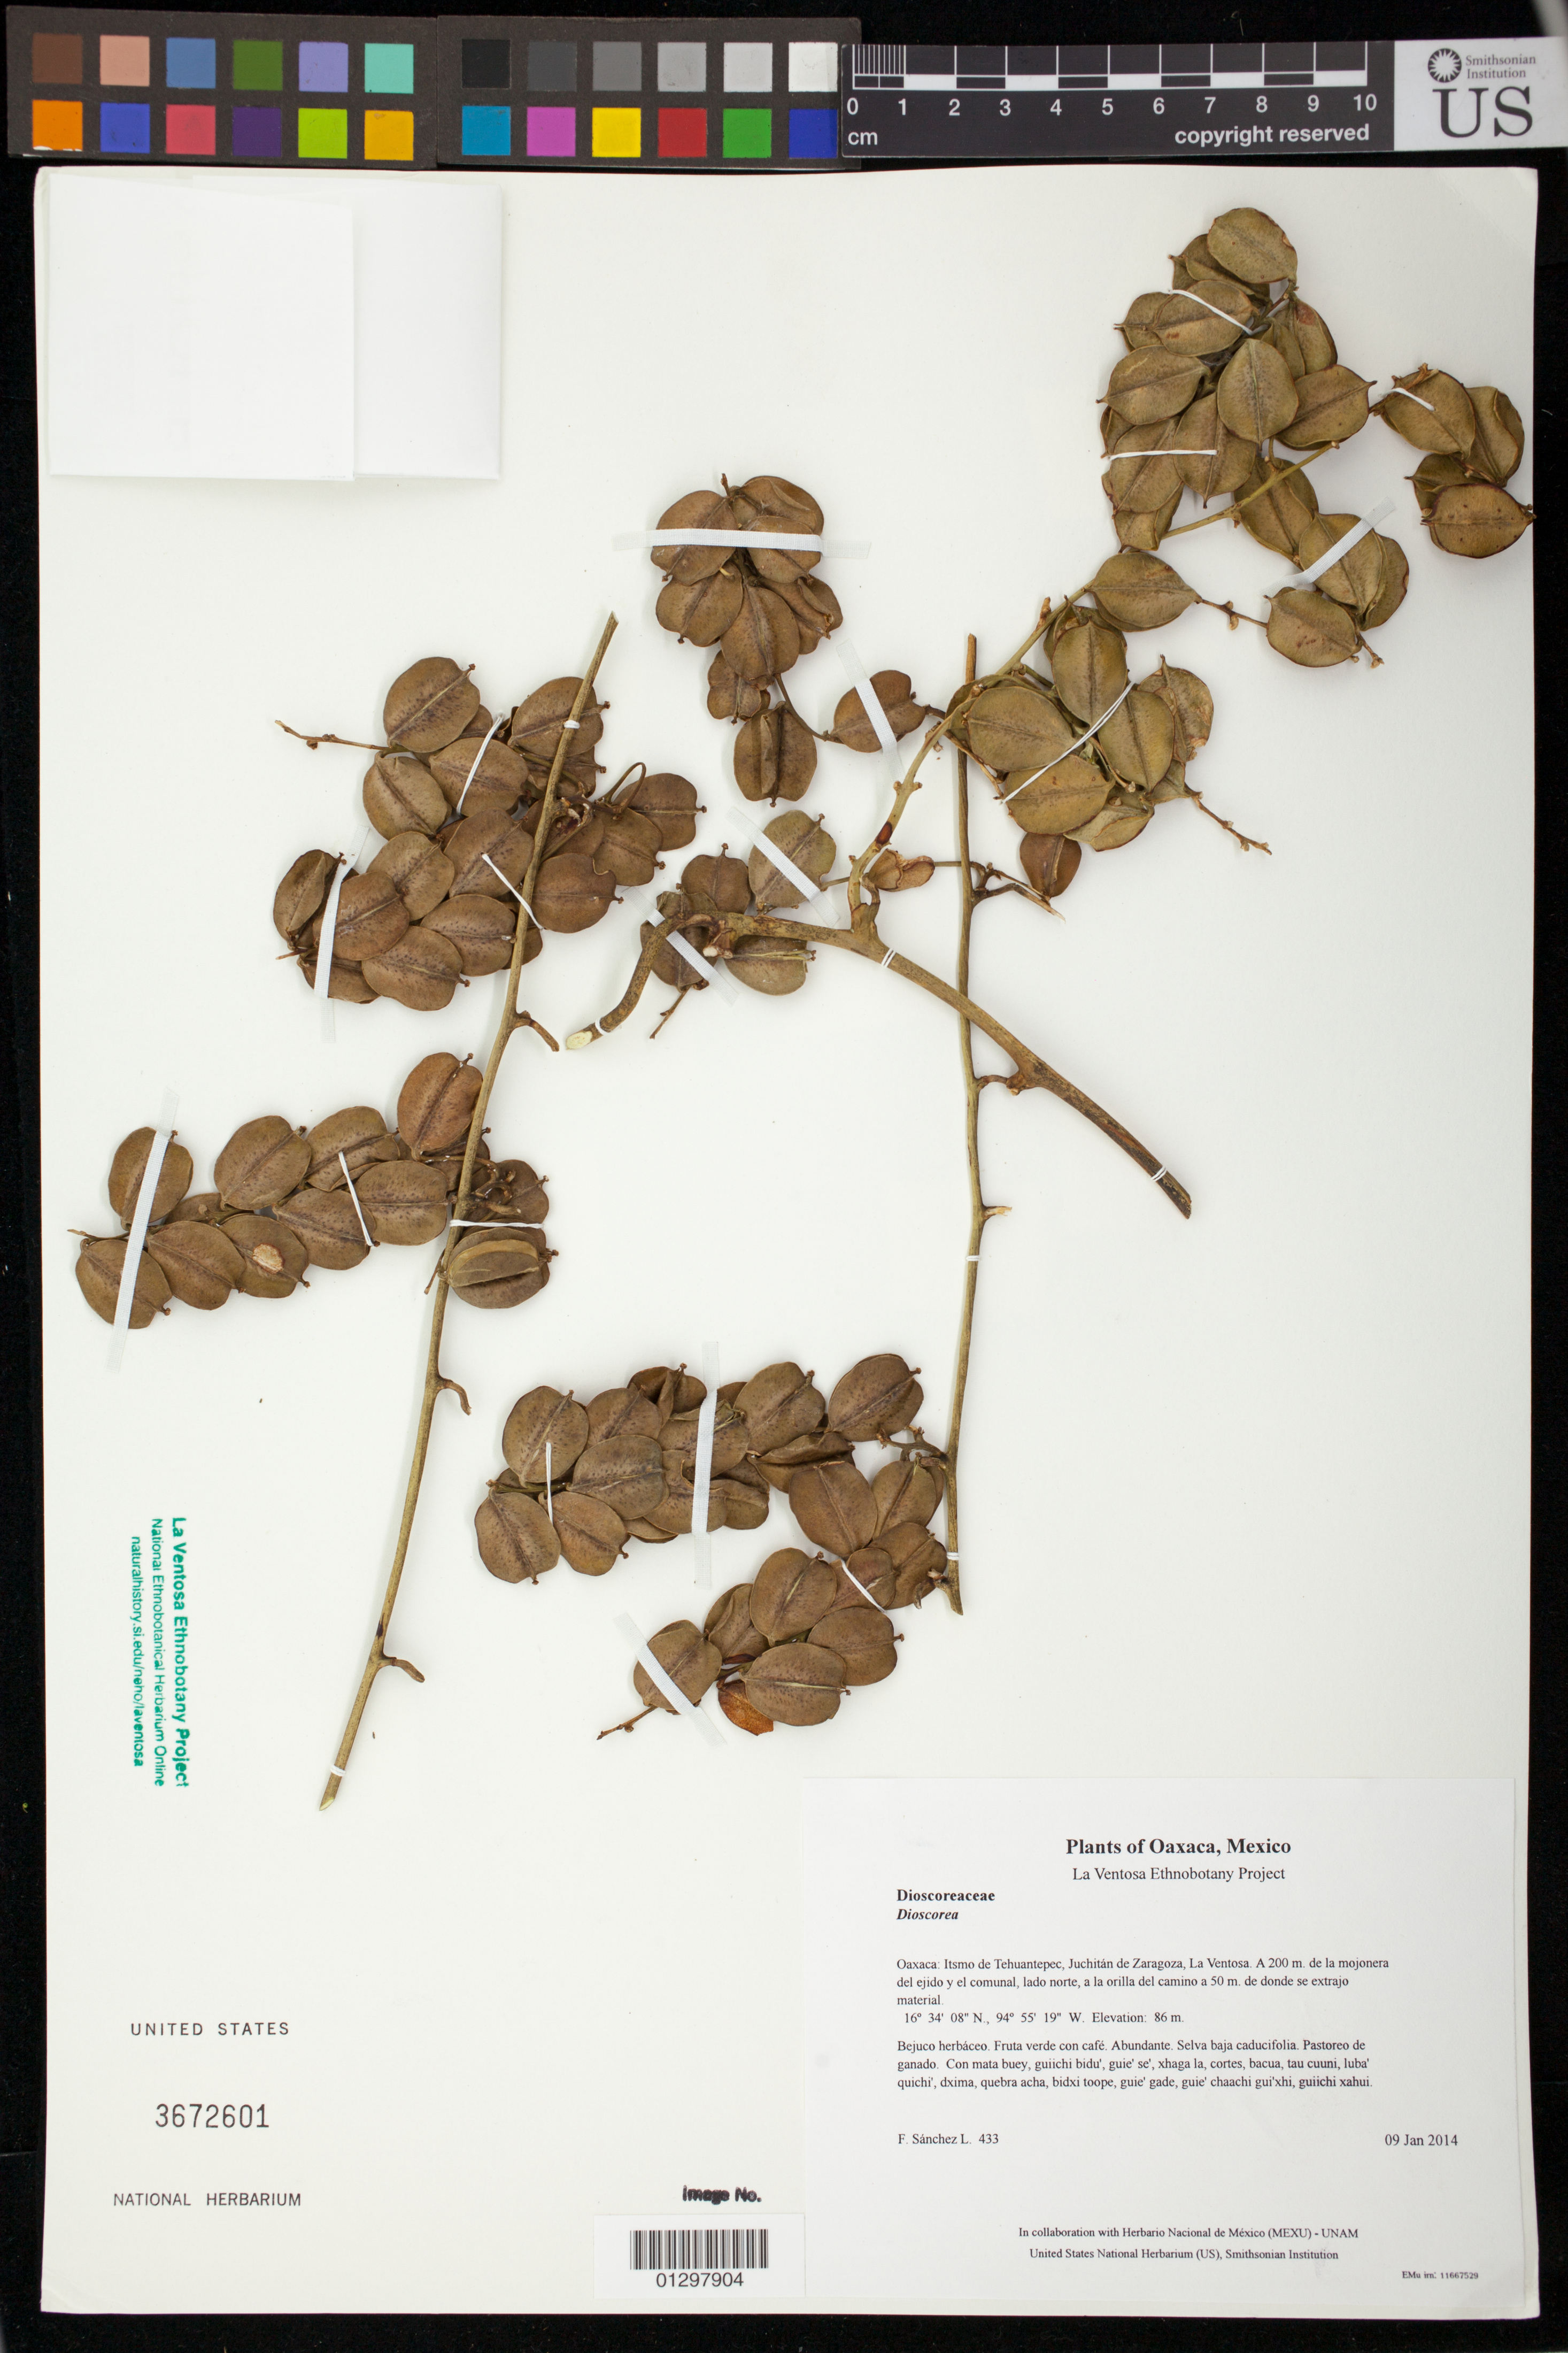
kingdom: Plantae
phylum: Tracheophyta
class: Liliopsida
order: Dioscoreales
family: Dioscoreaceae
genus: Dioscorea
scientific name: Dioscorea floribunda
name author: M. Martens & Galeotti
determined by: Téllez V., Oswaldo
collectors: F. Sánchez L.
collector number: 433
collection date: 2014-01-09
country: Mexico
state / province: Oaxaca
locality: Itsmo de Tehuantepec, Juchitán de Zaragoza, La Ventosa. A 200 m. de la mojonera del ejido y el comunal, lado norte, a la orilla del camino a 50 m. de donde se extrajo material.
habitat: Selva baja caducifolia. Pastoreo de ganado.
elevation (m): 86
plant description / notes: JEBOT, MEXU, SERO, US; Luba'. Cuaananaxhi naga' ne namuu. Stale.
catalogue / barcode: US 3672601